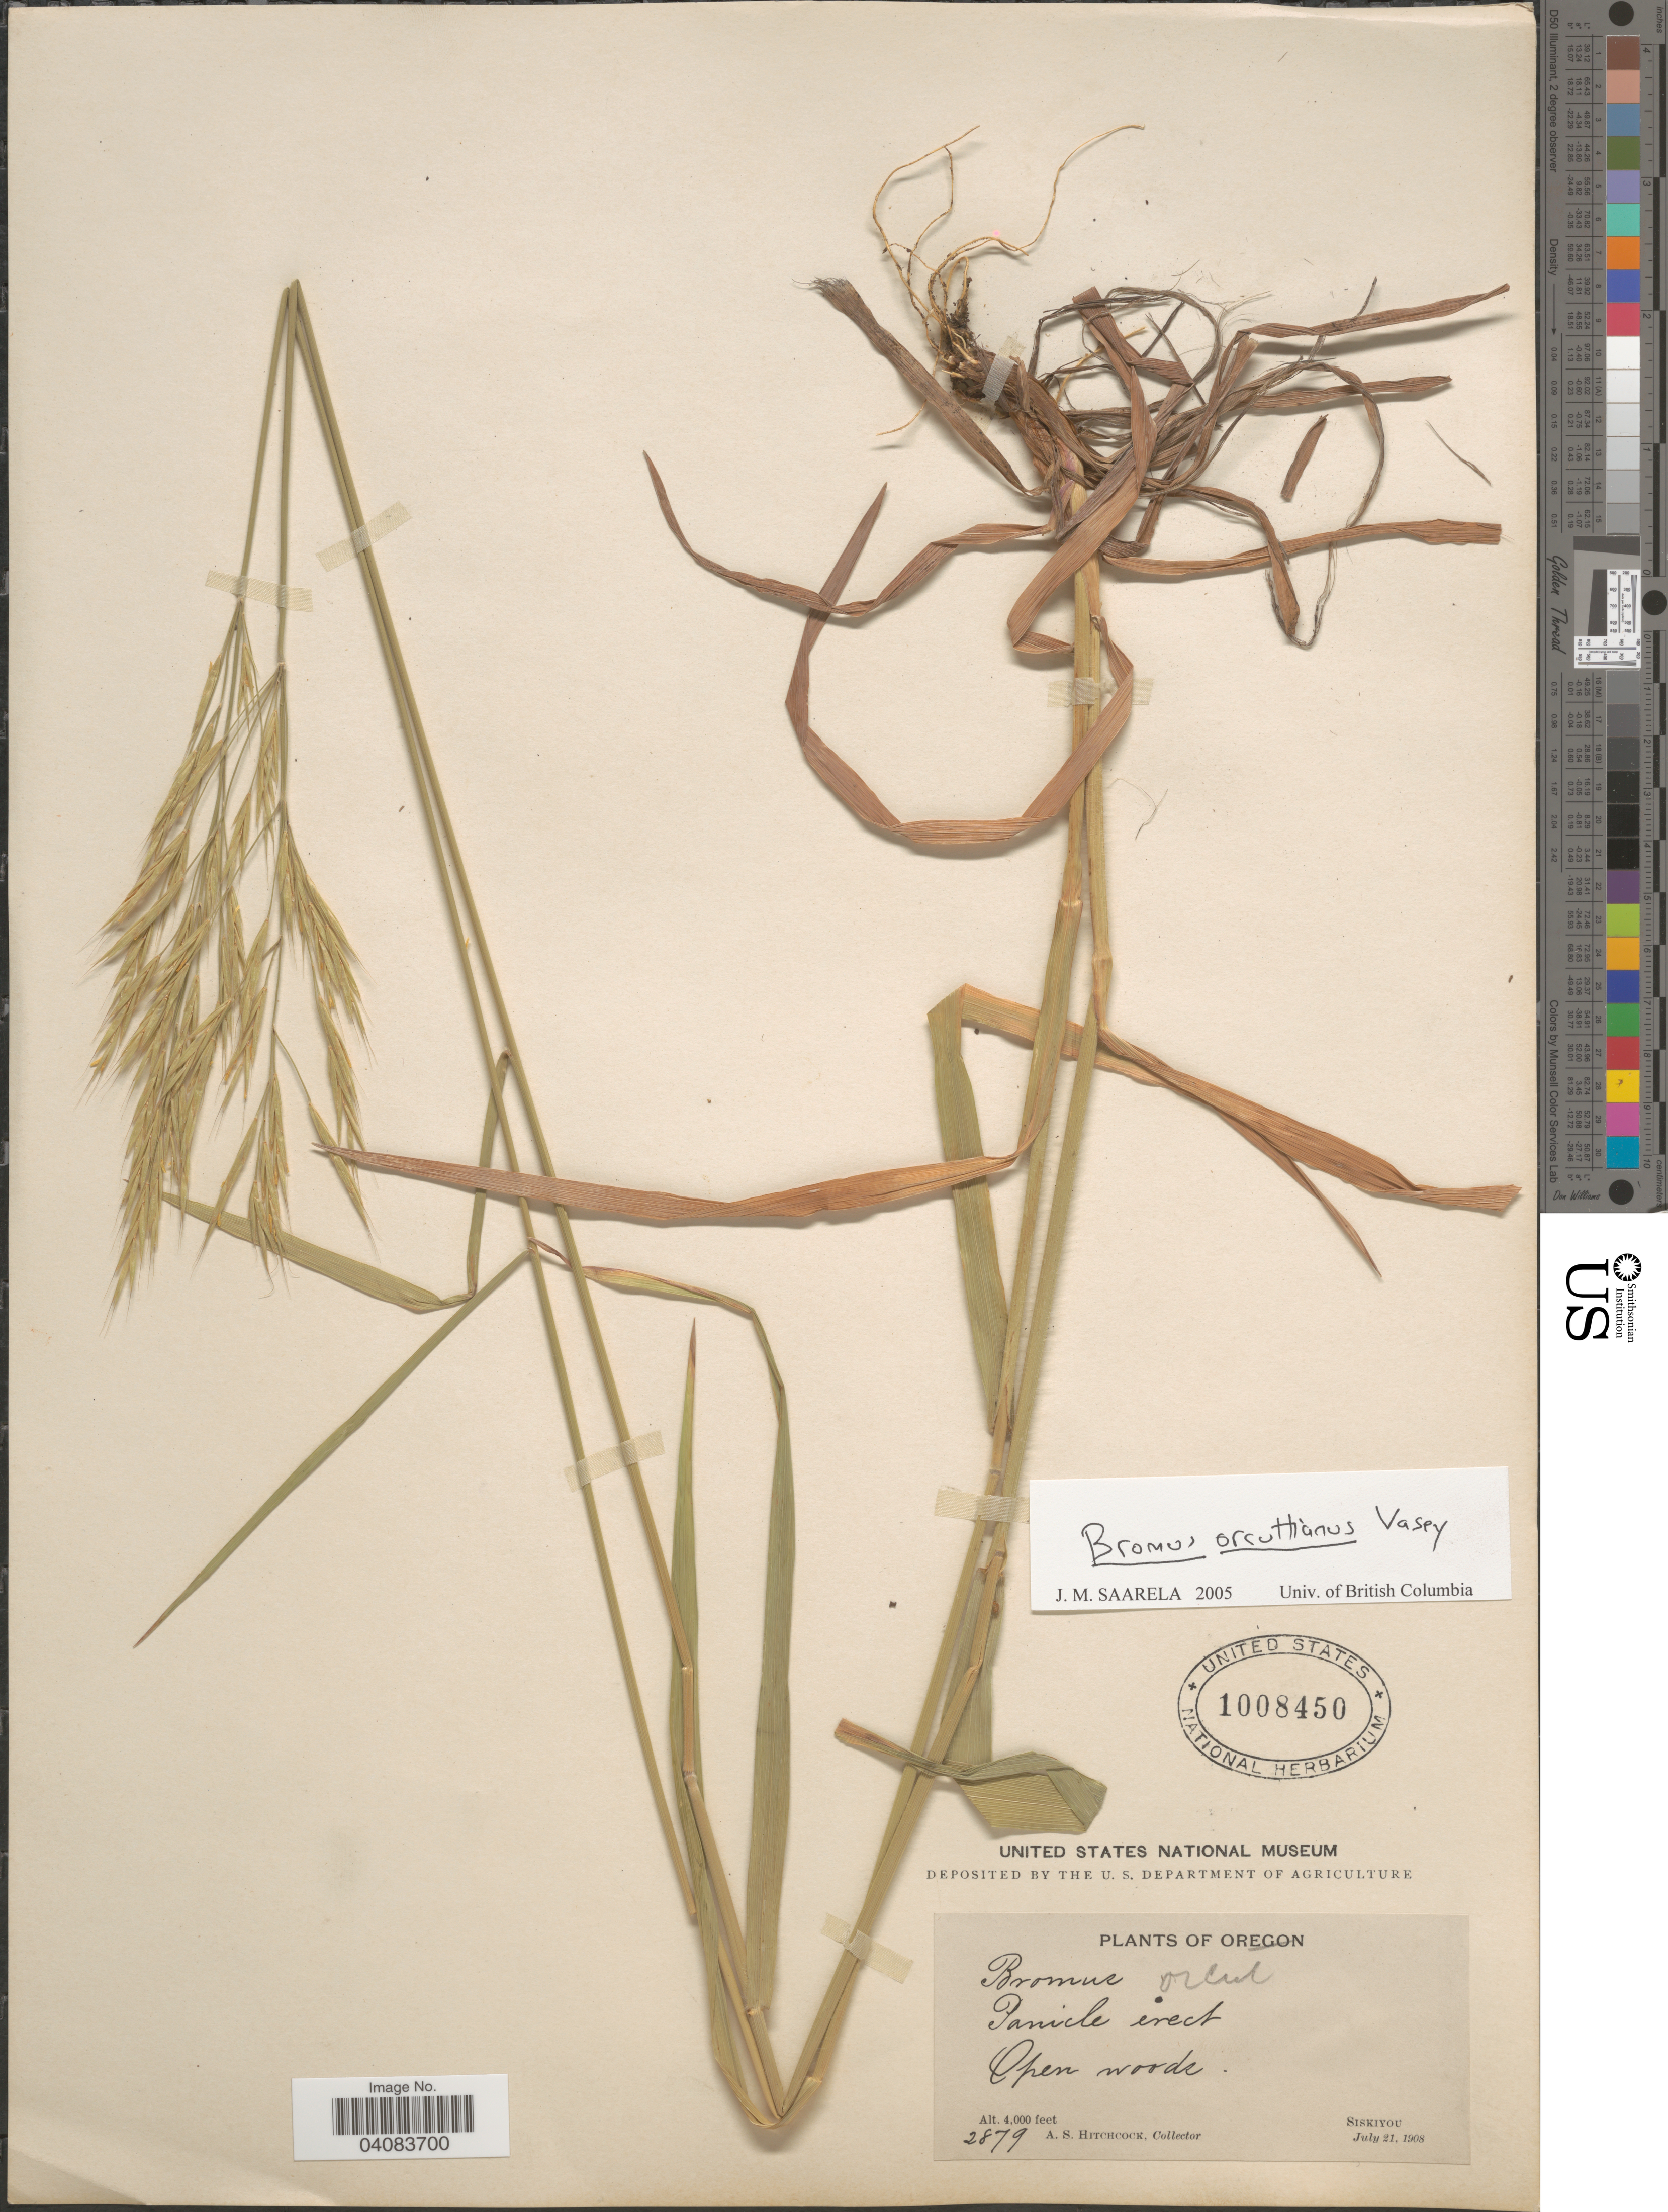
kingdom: Plantae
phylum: Tracheophyta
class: Liliopsida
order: Poales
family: Poaceae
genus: Bromus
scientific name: Bromus orcuttianus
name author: Vasey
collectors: A. S. Hitchcock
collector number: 2879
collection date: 1908-07-21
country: United States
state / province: Oregon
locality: Siskiyou.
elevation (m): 1219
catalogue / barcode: US 1008450